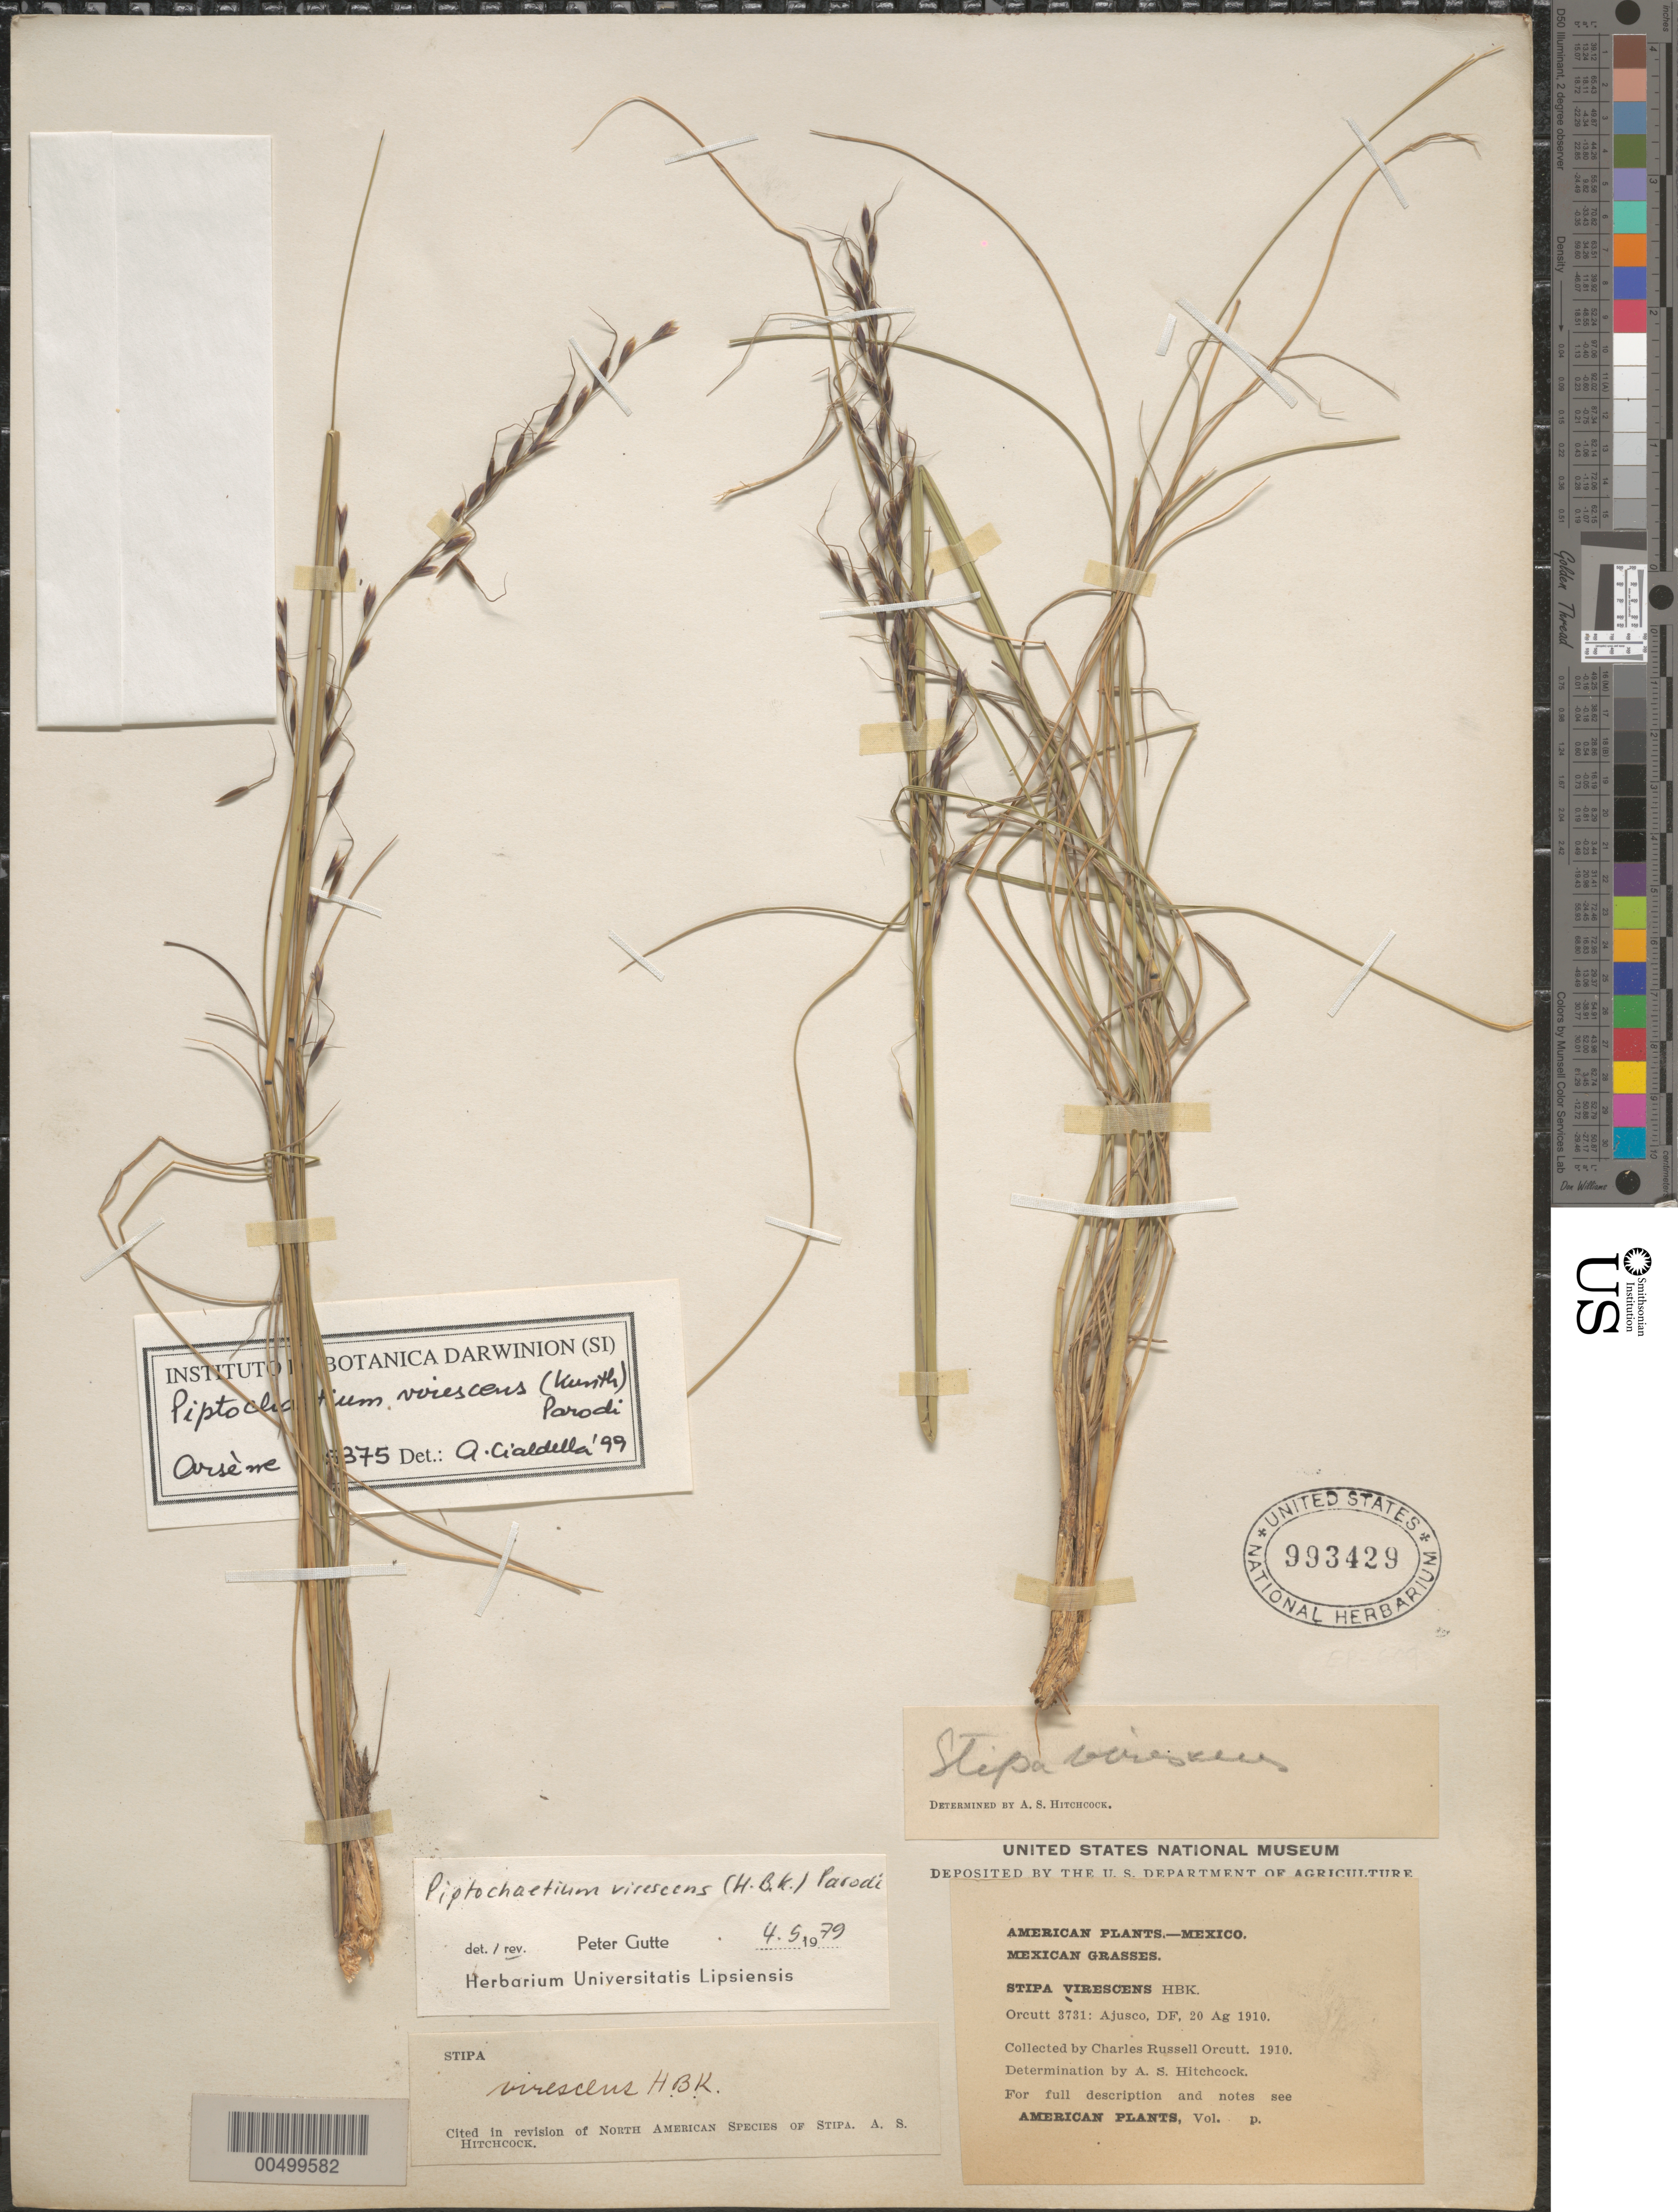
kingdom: Plantae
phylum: Tracheophyta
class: Liliopsida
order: Poales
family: Poaceae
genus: Piptochaetium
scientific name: Piptochaetium virescens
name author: (Kunth) Parodi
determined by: Gutte, P.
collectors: C. R. Orcutt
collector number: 3731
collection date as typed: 20 Aug 1910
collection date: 1910-08-20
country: Mexico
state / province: Distrito Federal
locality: Ajusco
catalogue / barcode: US 993429